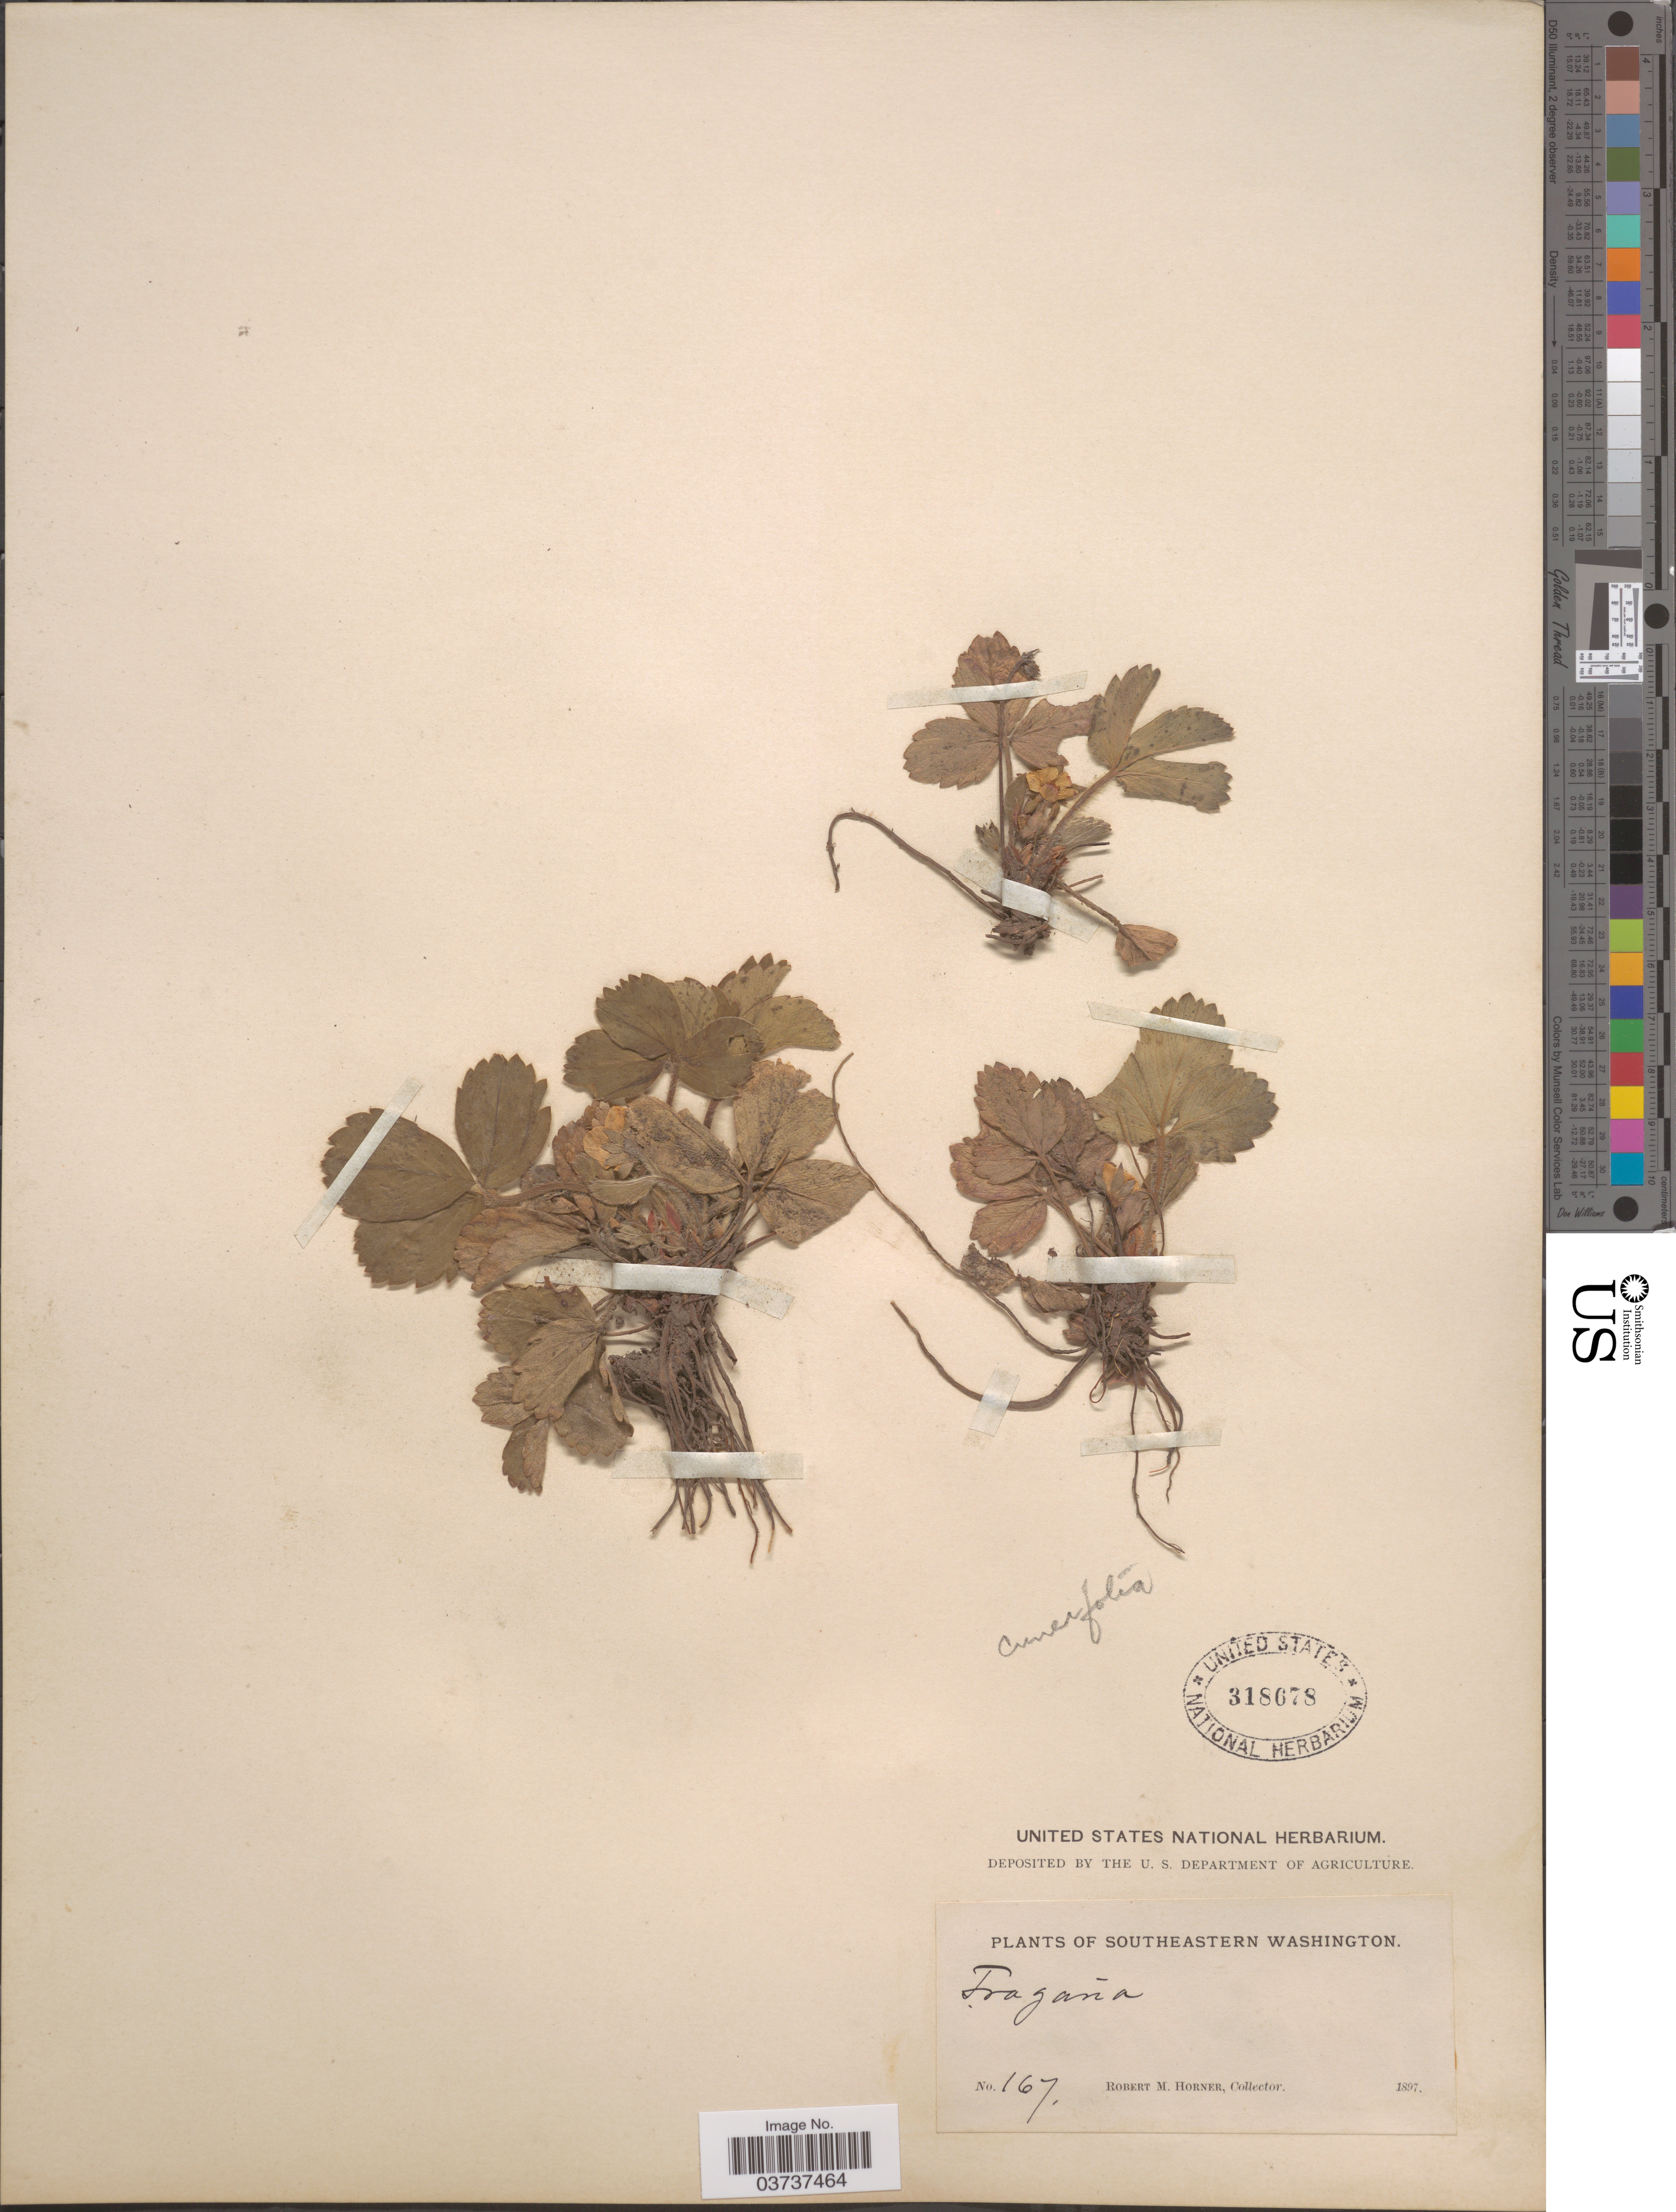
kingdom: Plantae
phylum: Tracheophyta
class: Magnoliopsida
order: Rosales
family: Rosaceae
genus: Fragaria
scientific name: Fragaria vesca subsp. bracteata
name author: L.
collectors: R. Horner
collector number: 167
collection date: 1897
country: United States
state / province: Washington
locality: Southeastern Washington.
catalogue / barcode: US 318678